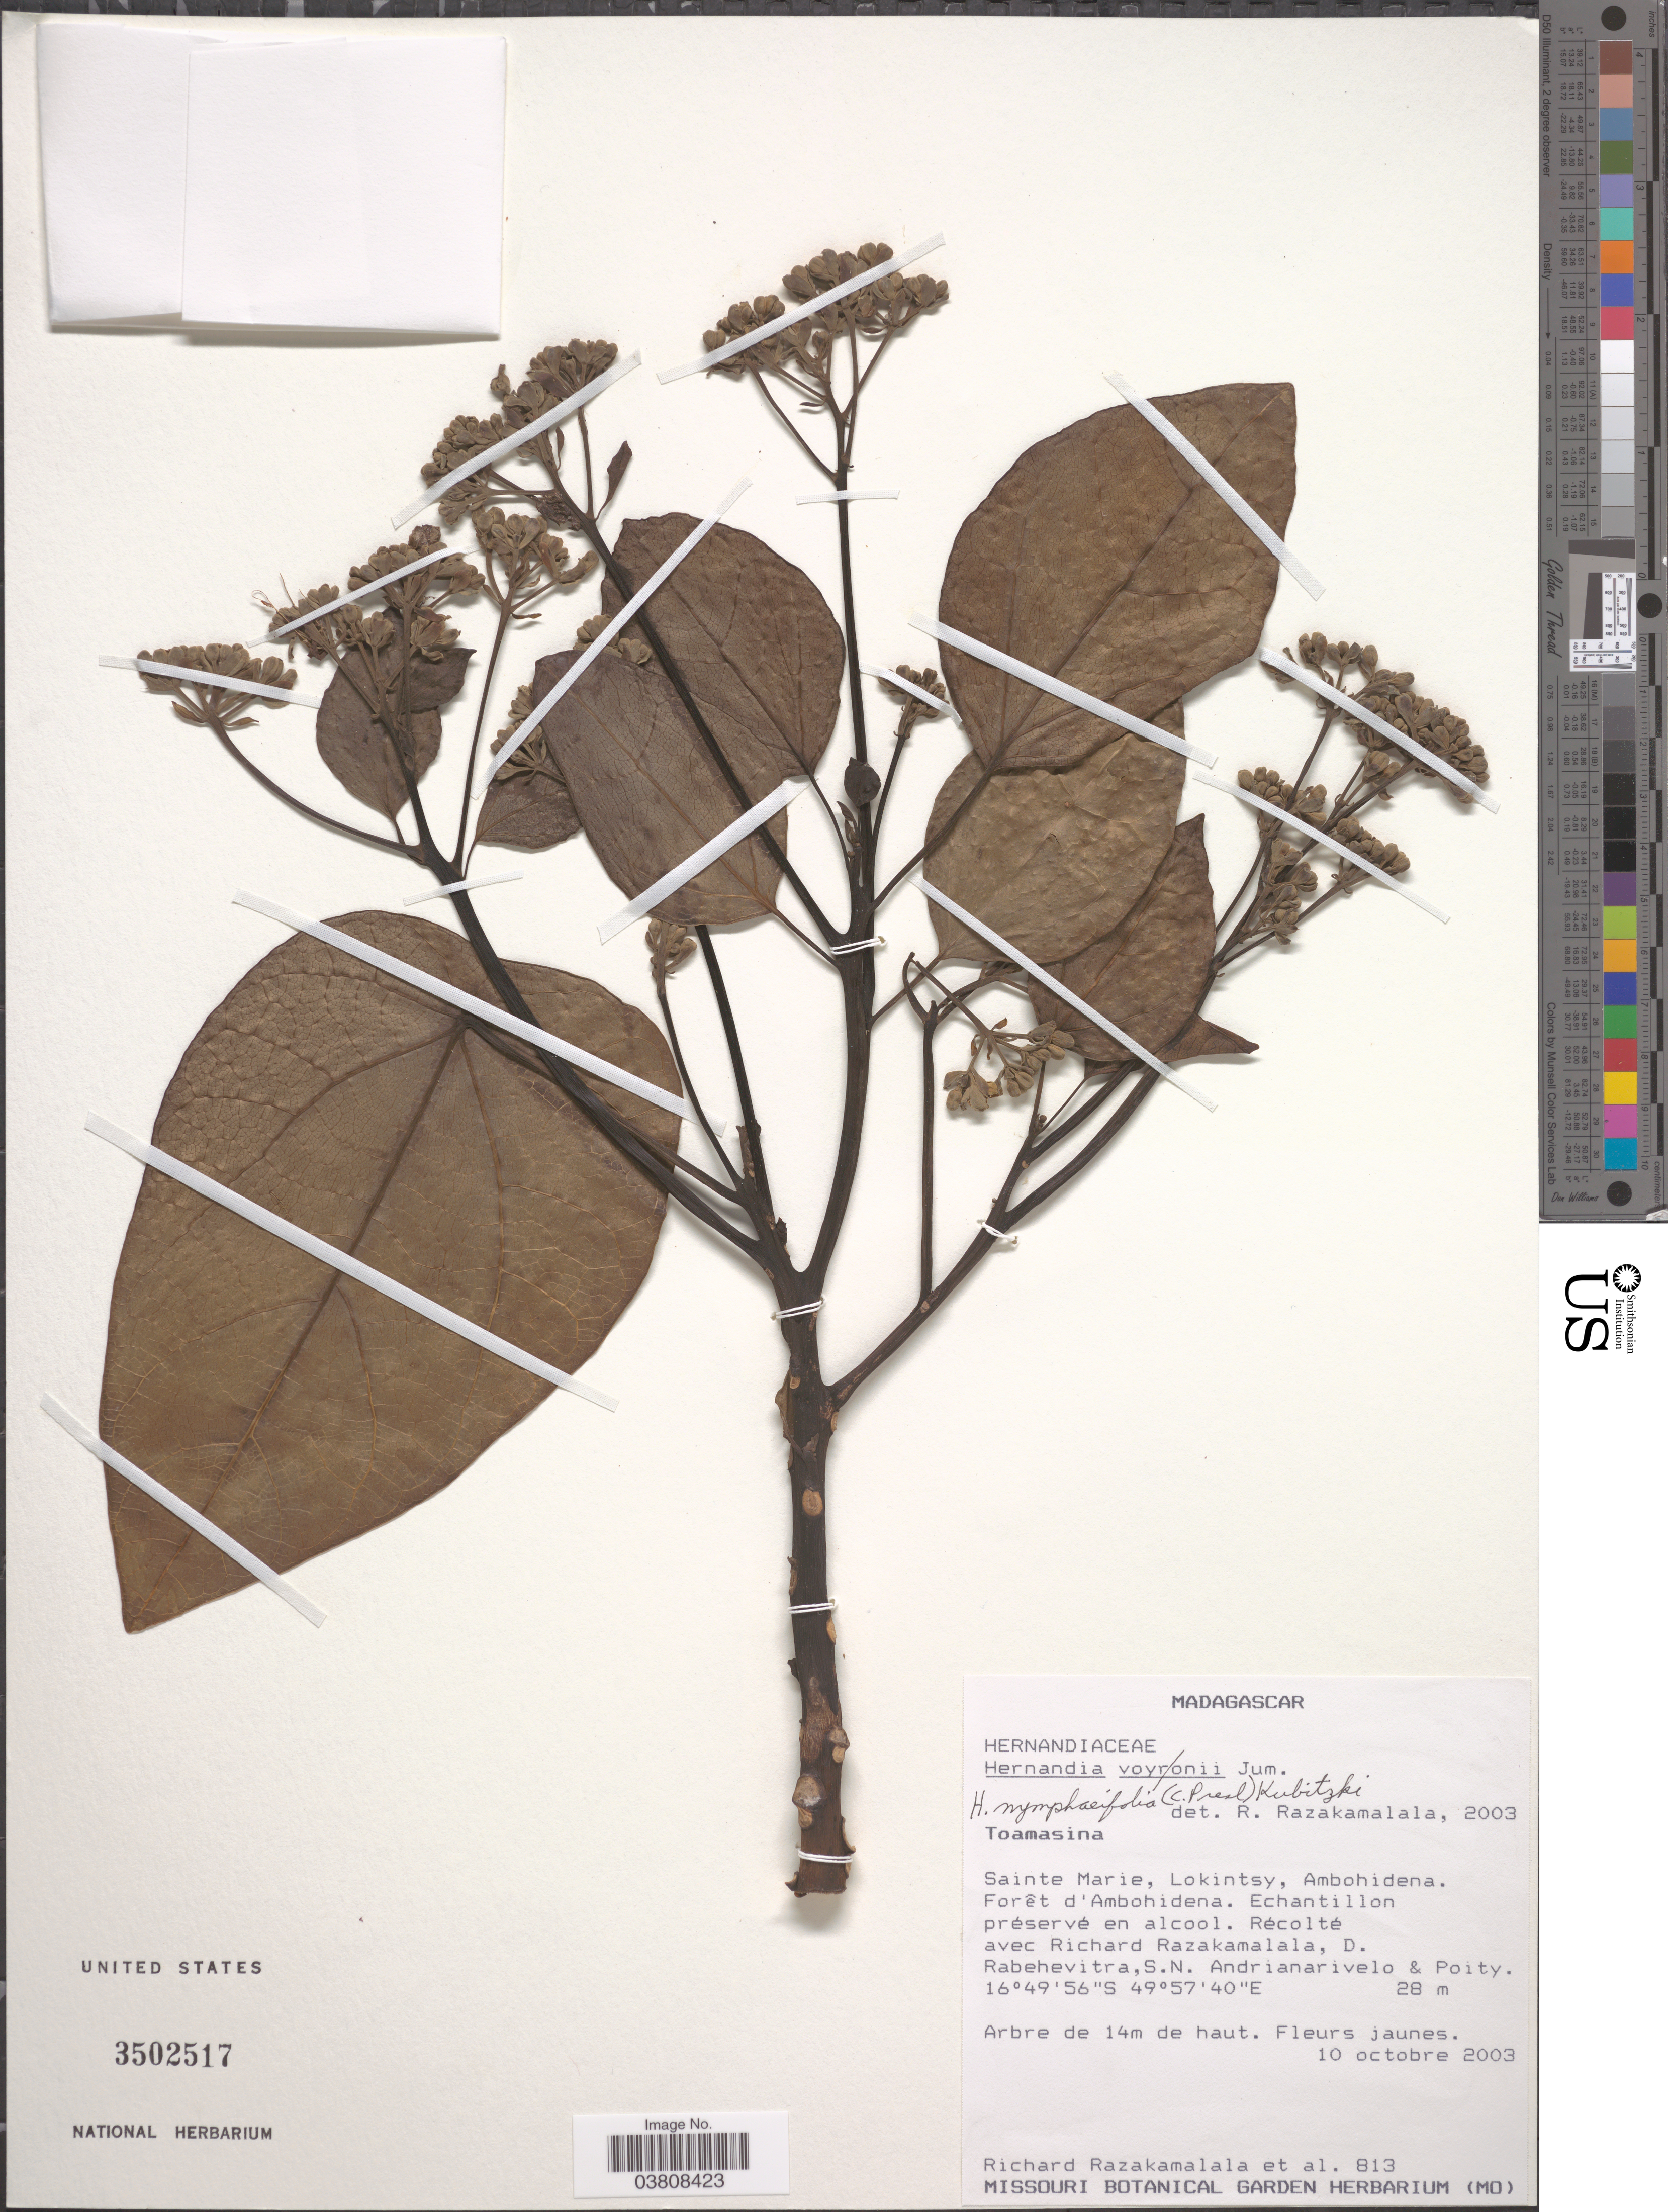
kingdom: Plantae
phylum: Tracheophyta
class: Magnoliopsida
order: Laurales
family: Hernandiaceae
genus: Hernandia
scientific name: Hernandia nymphaeifolia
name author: (C. Presl) Kubitzki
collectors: R. Razakamalala, D. Rabehevitra, S. Andrianarivelo & -. Poity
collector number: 813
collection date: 2003-10-10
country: Madagascar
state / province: Analanjirofo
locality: Sainte Marie, Lokintsy, Ambohidena. Forêt d'Ambohidena.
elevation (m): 28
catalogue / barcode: US 3502517